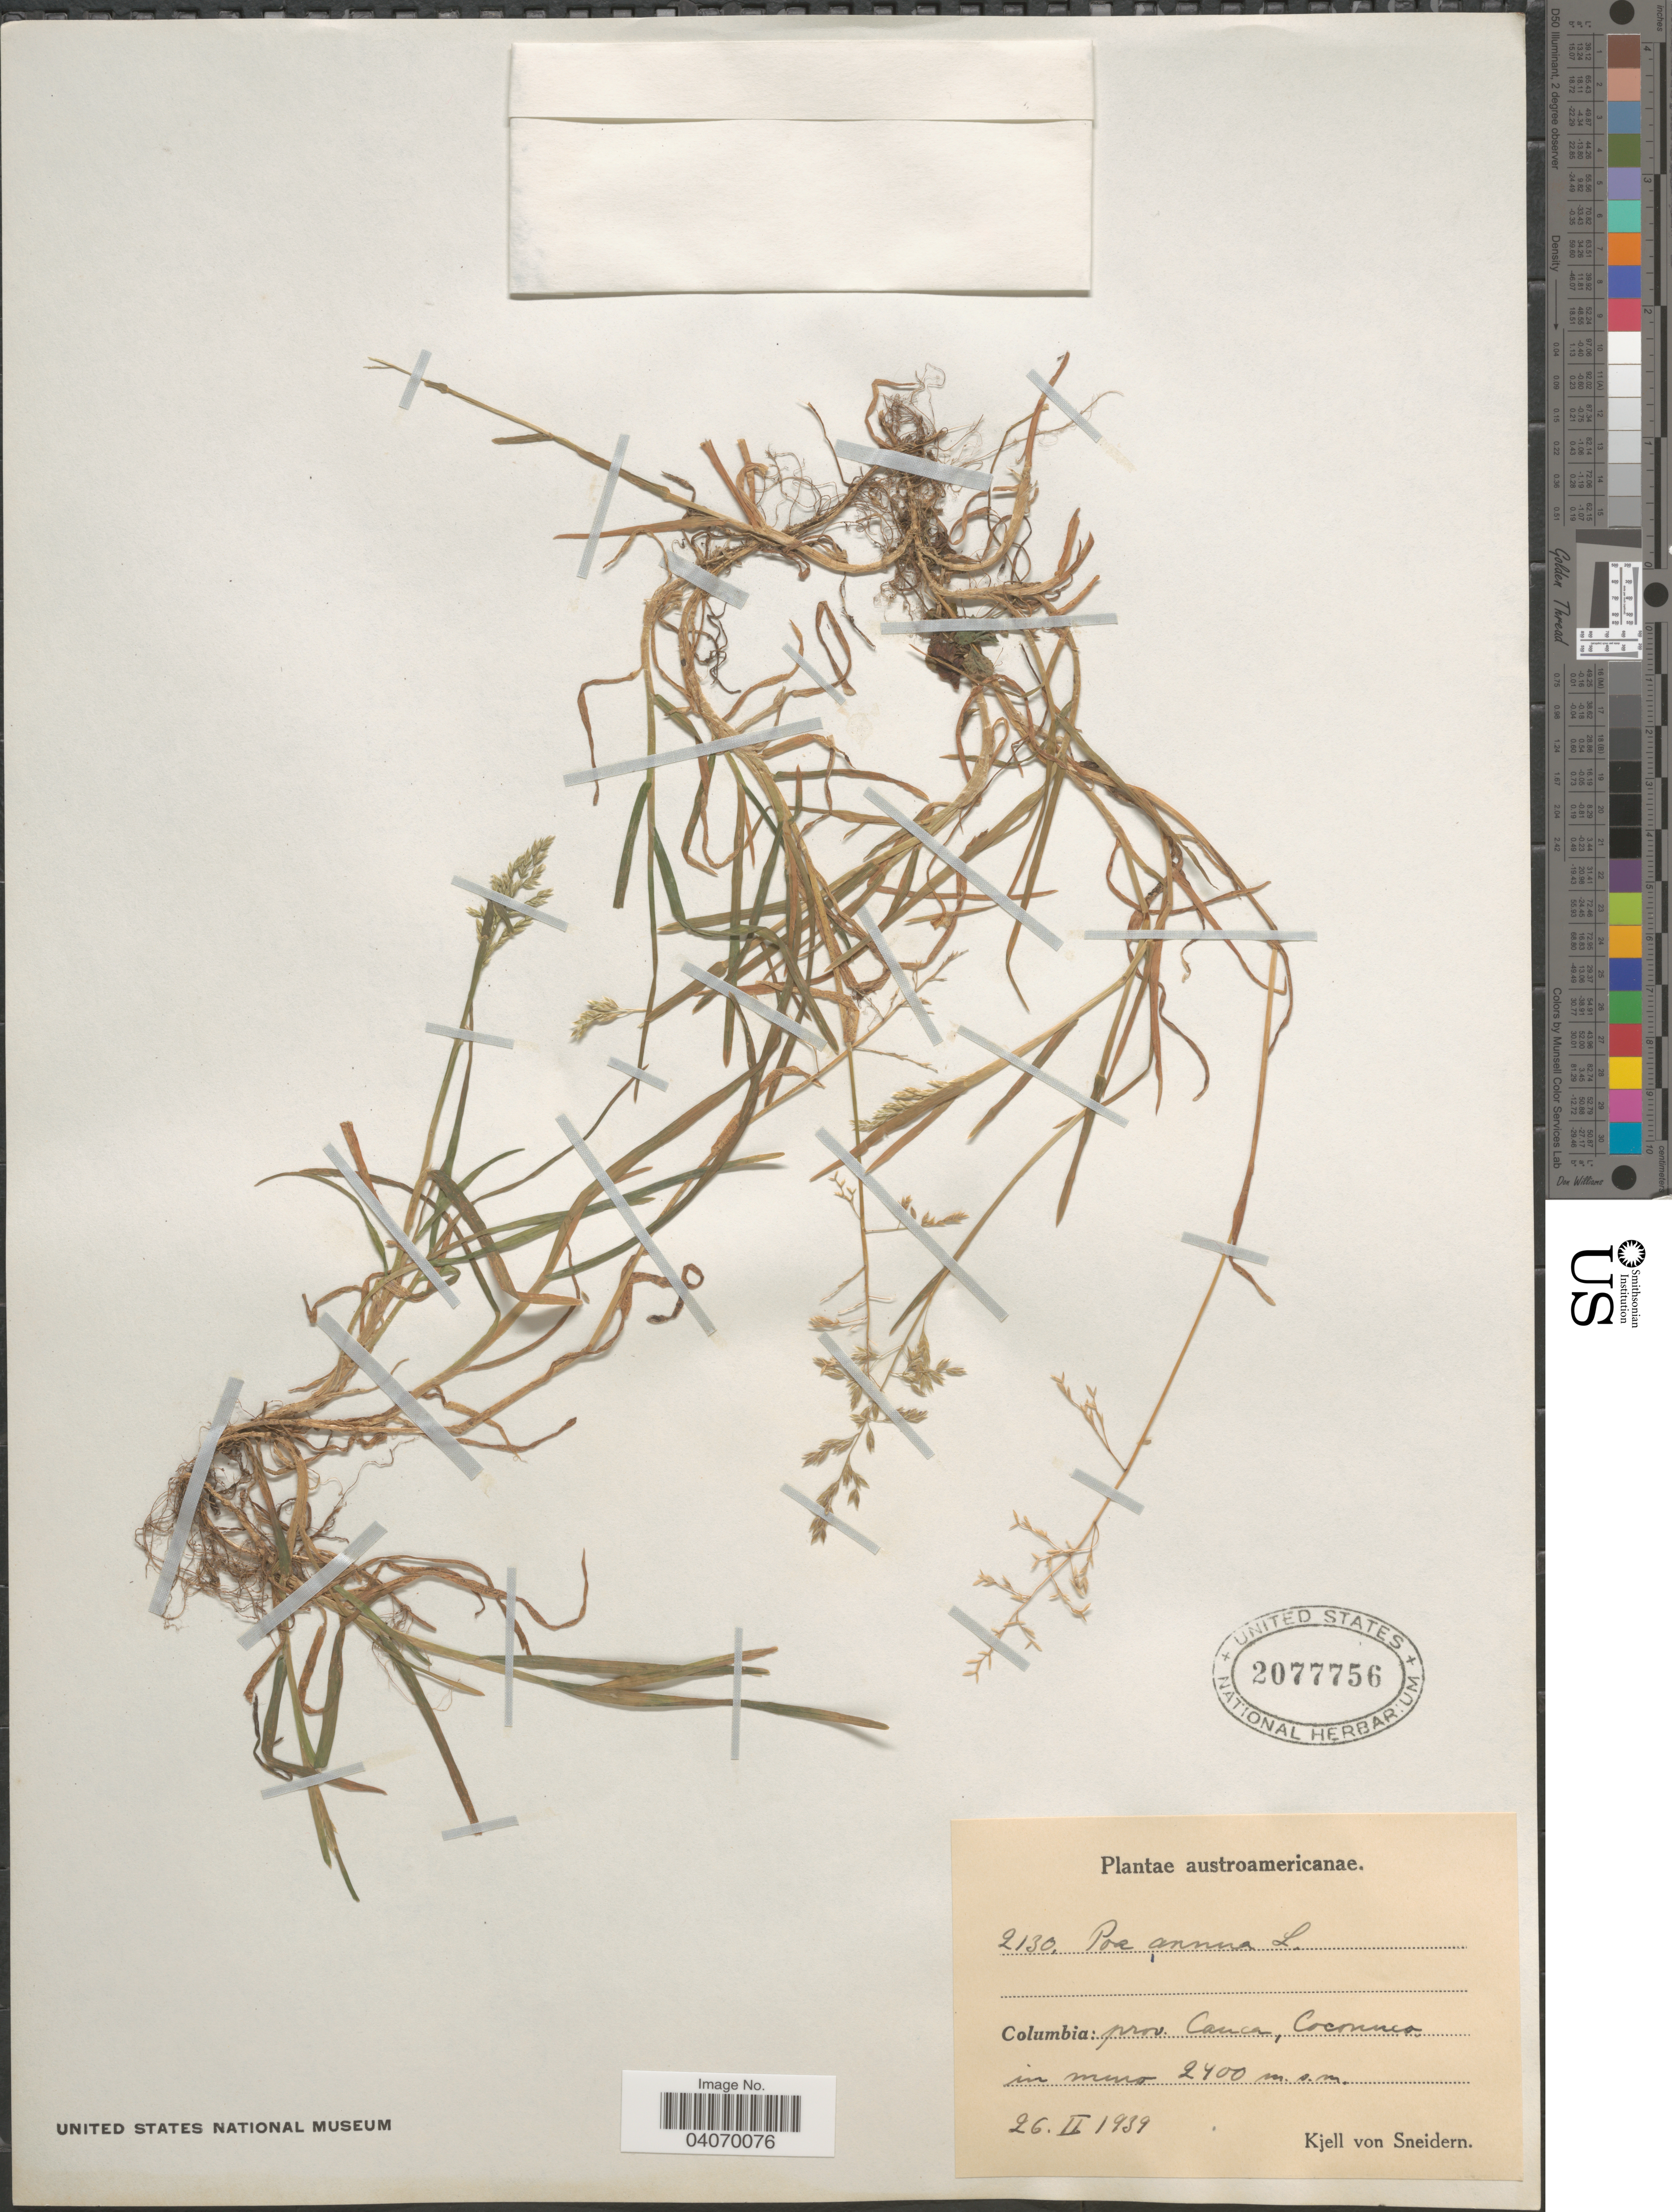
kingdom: Plantae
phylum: Tracheophyta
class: Liliopsida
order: Poales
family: Poaceae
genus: Poa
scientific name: Poa annua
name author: L.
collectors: K. von Sneidern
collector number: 2130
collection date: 1939-02-26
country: Colombia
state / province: Cauca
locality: Austroamericanae [unsure placement]. Coconuco in mino.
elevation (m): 2400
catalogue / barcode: US 2077756